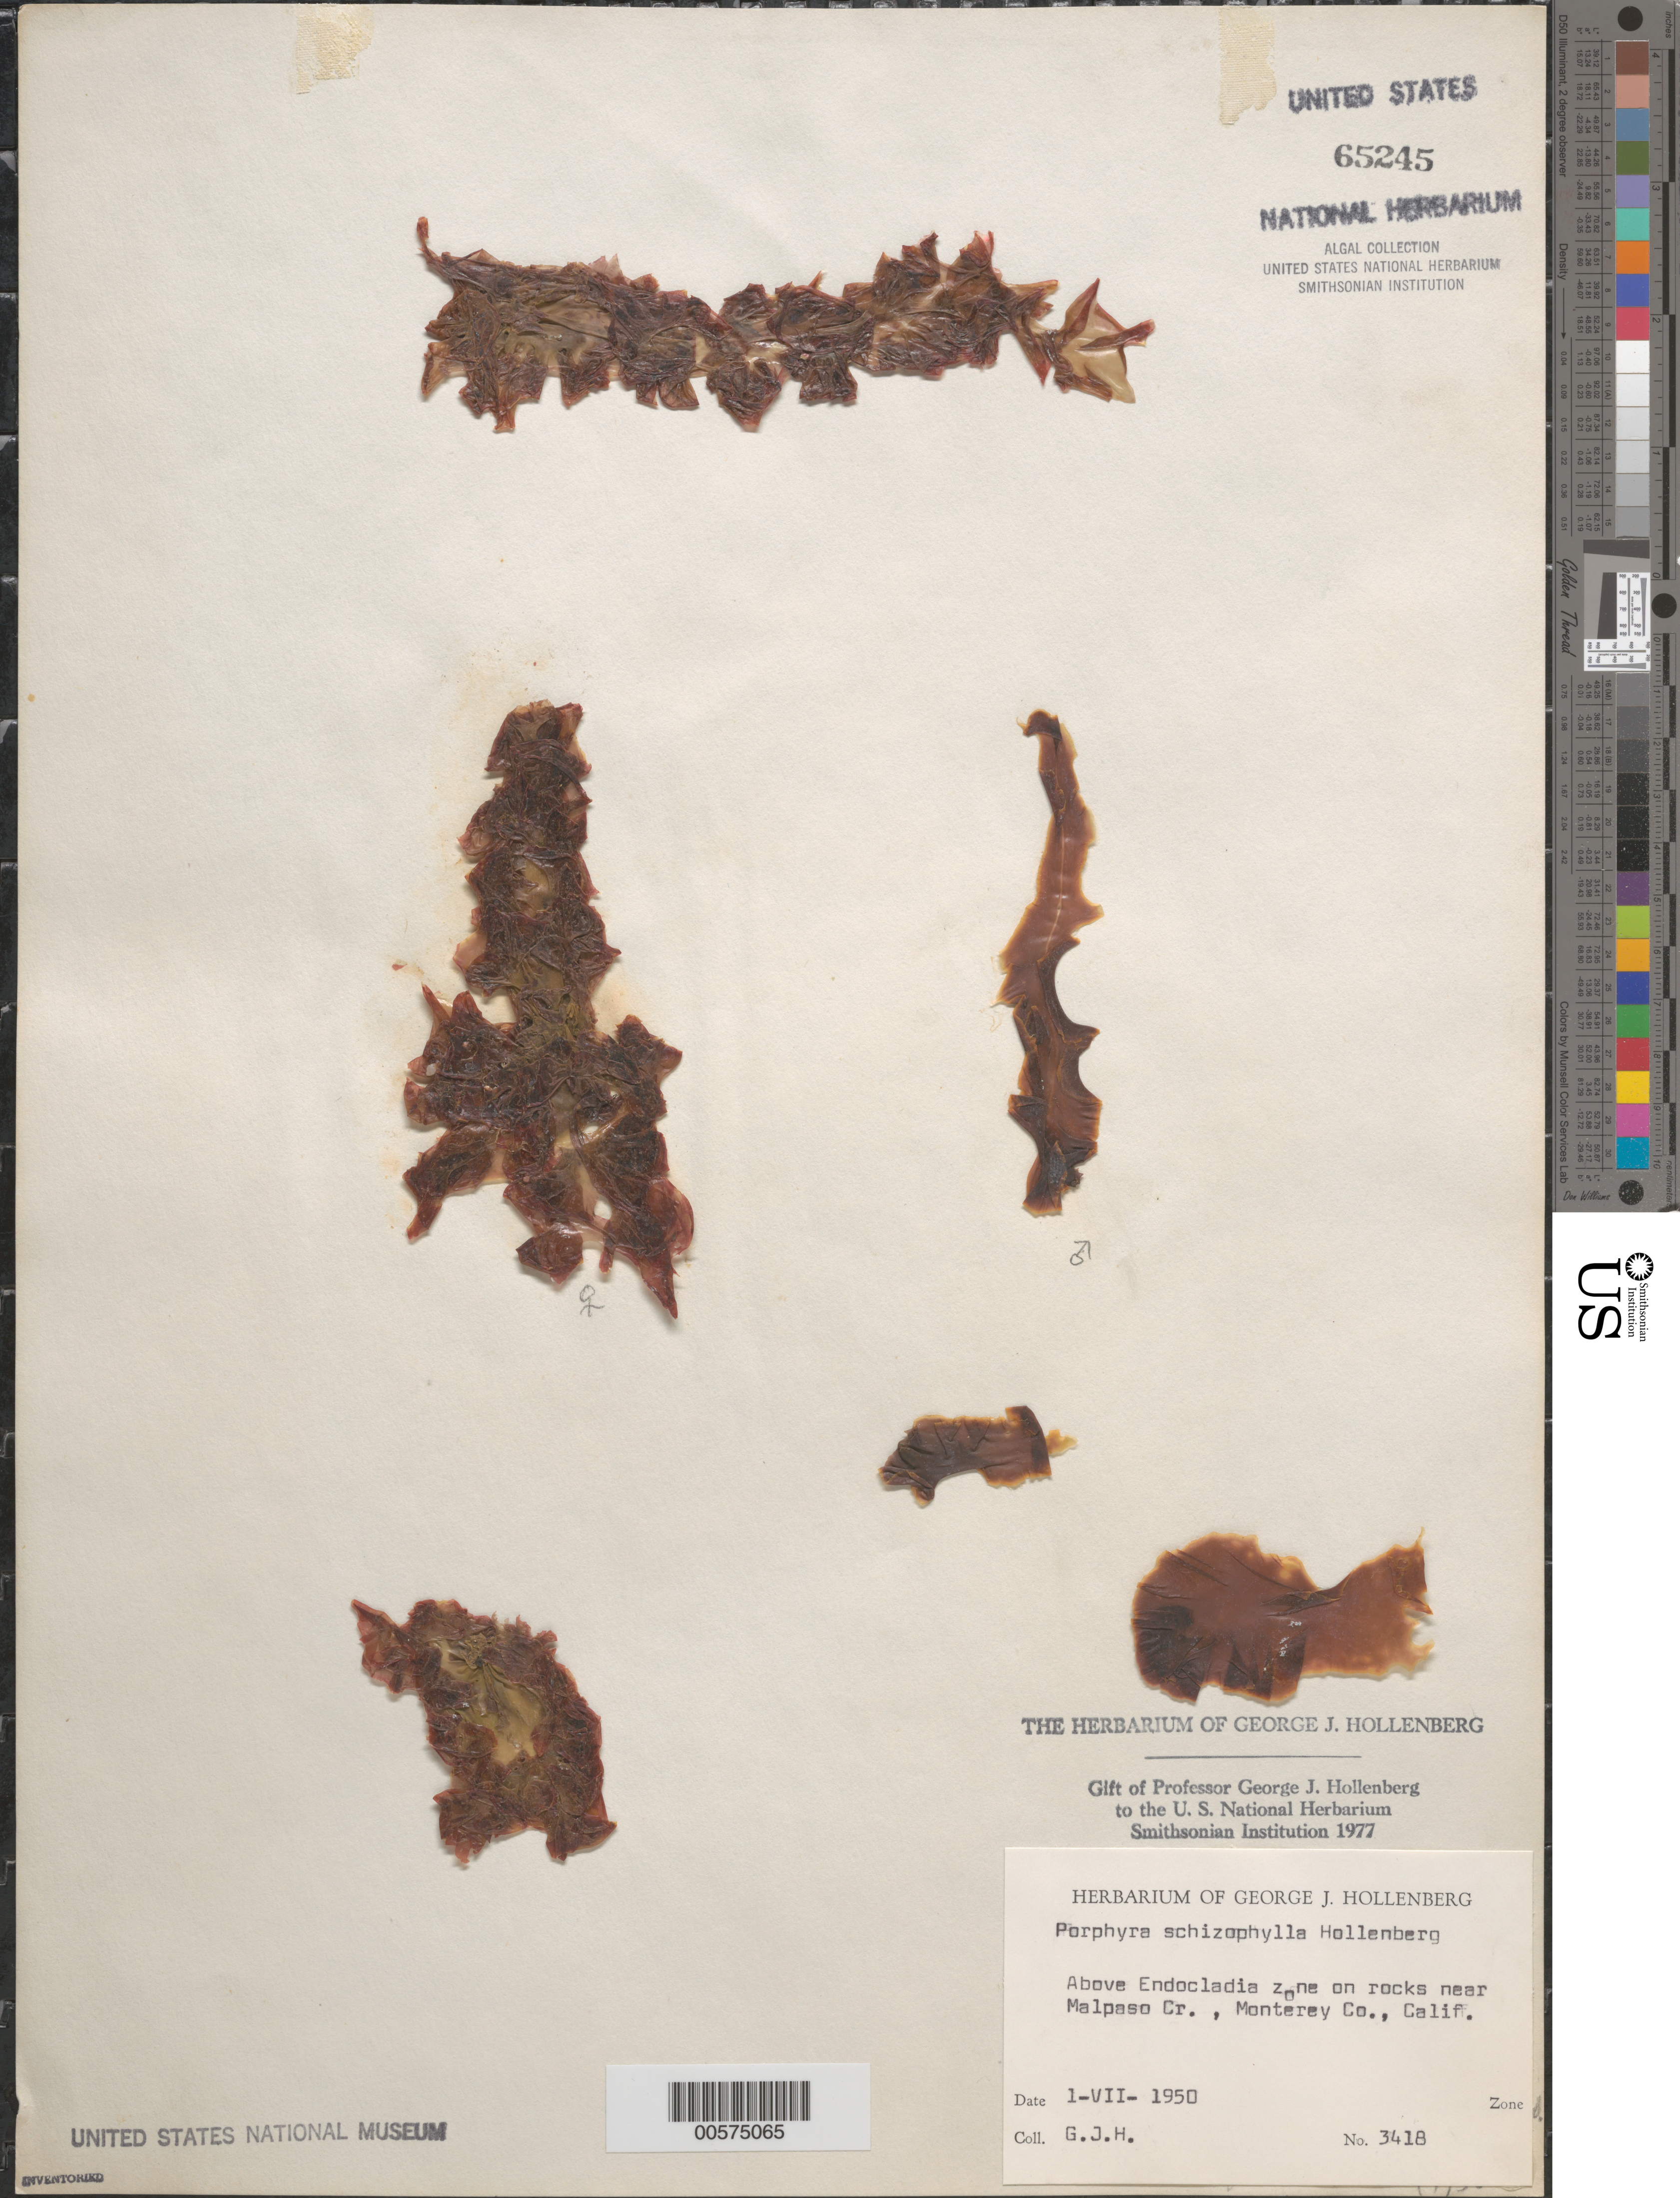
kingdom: Plantae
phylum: Rhodophyta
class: Bangiophyceae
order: Bangiales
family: Bangiaceae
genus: Porphyra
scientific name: Porphyra schizophylla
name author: Hollenb. in G.M. Sm. & Hollenb.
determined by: Hollenberg, George J.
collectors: G. Hollenberg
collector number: GJH 3418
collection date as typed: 01 Jul 1950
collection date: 1950-07-01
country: United States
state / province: California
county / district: Monterey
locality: Near Malpaso Creek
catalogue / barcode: US 65245